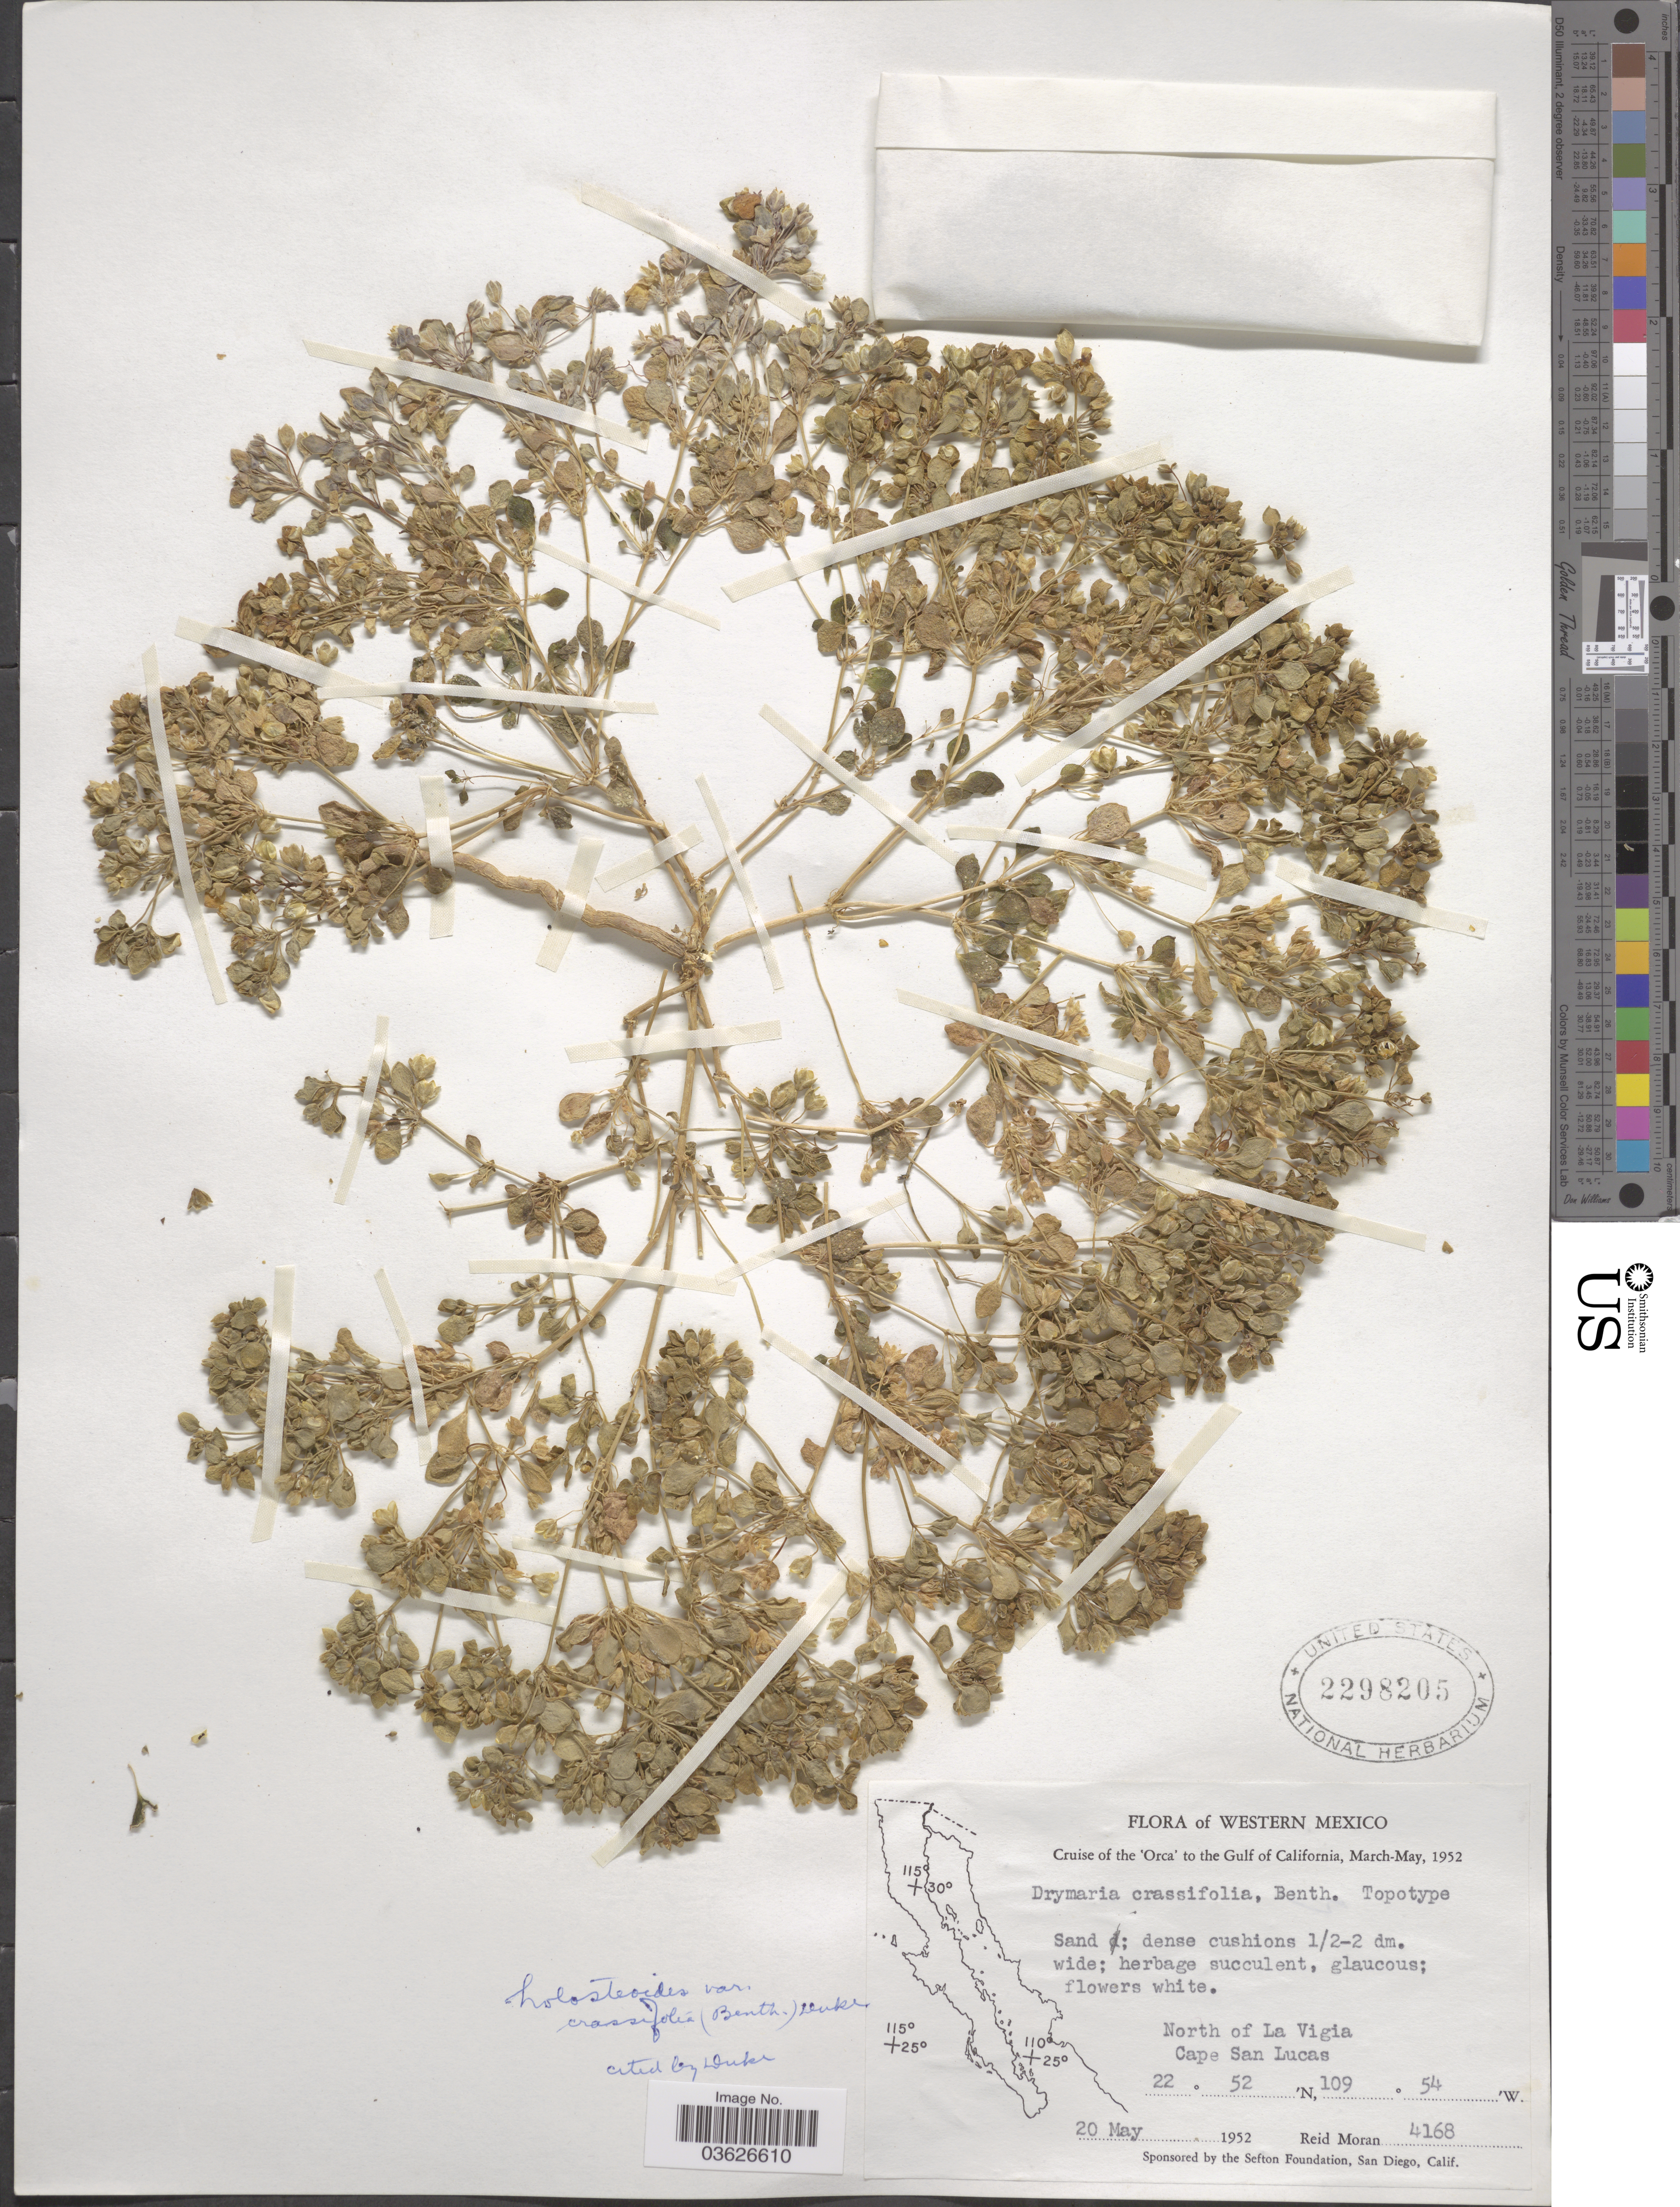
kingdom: Plantae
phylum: Tracheophyta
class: Magnoliopsida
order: Caryophyllales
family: Caryophyllaceae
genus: Drymaria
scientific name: Drymaria holosteoides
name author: Benth.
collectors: R. V. Moran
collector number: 4168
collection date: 1952-05-20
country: Mexico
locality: Western Mexico. Gulf of California. North of La Vigia. Cape San Lucas.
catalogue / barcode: US 2298205